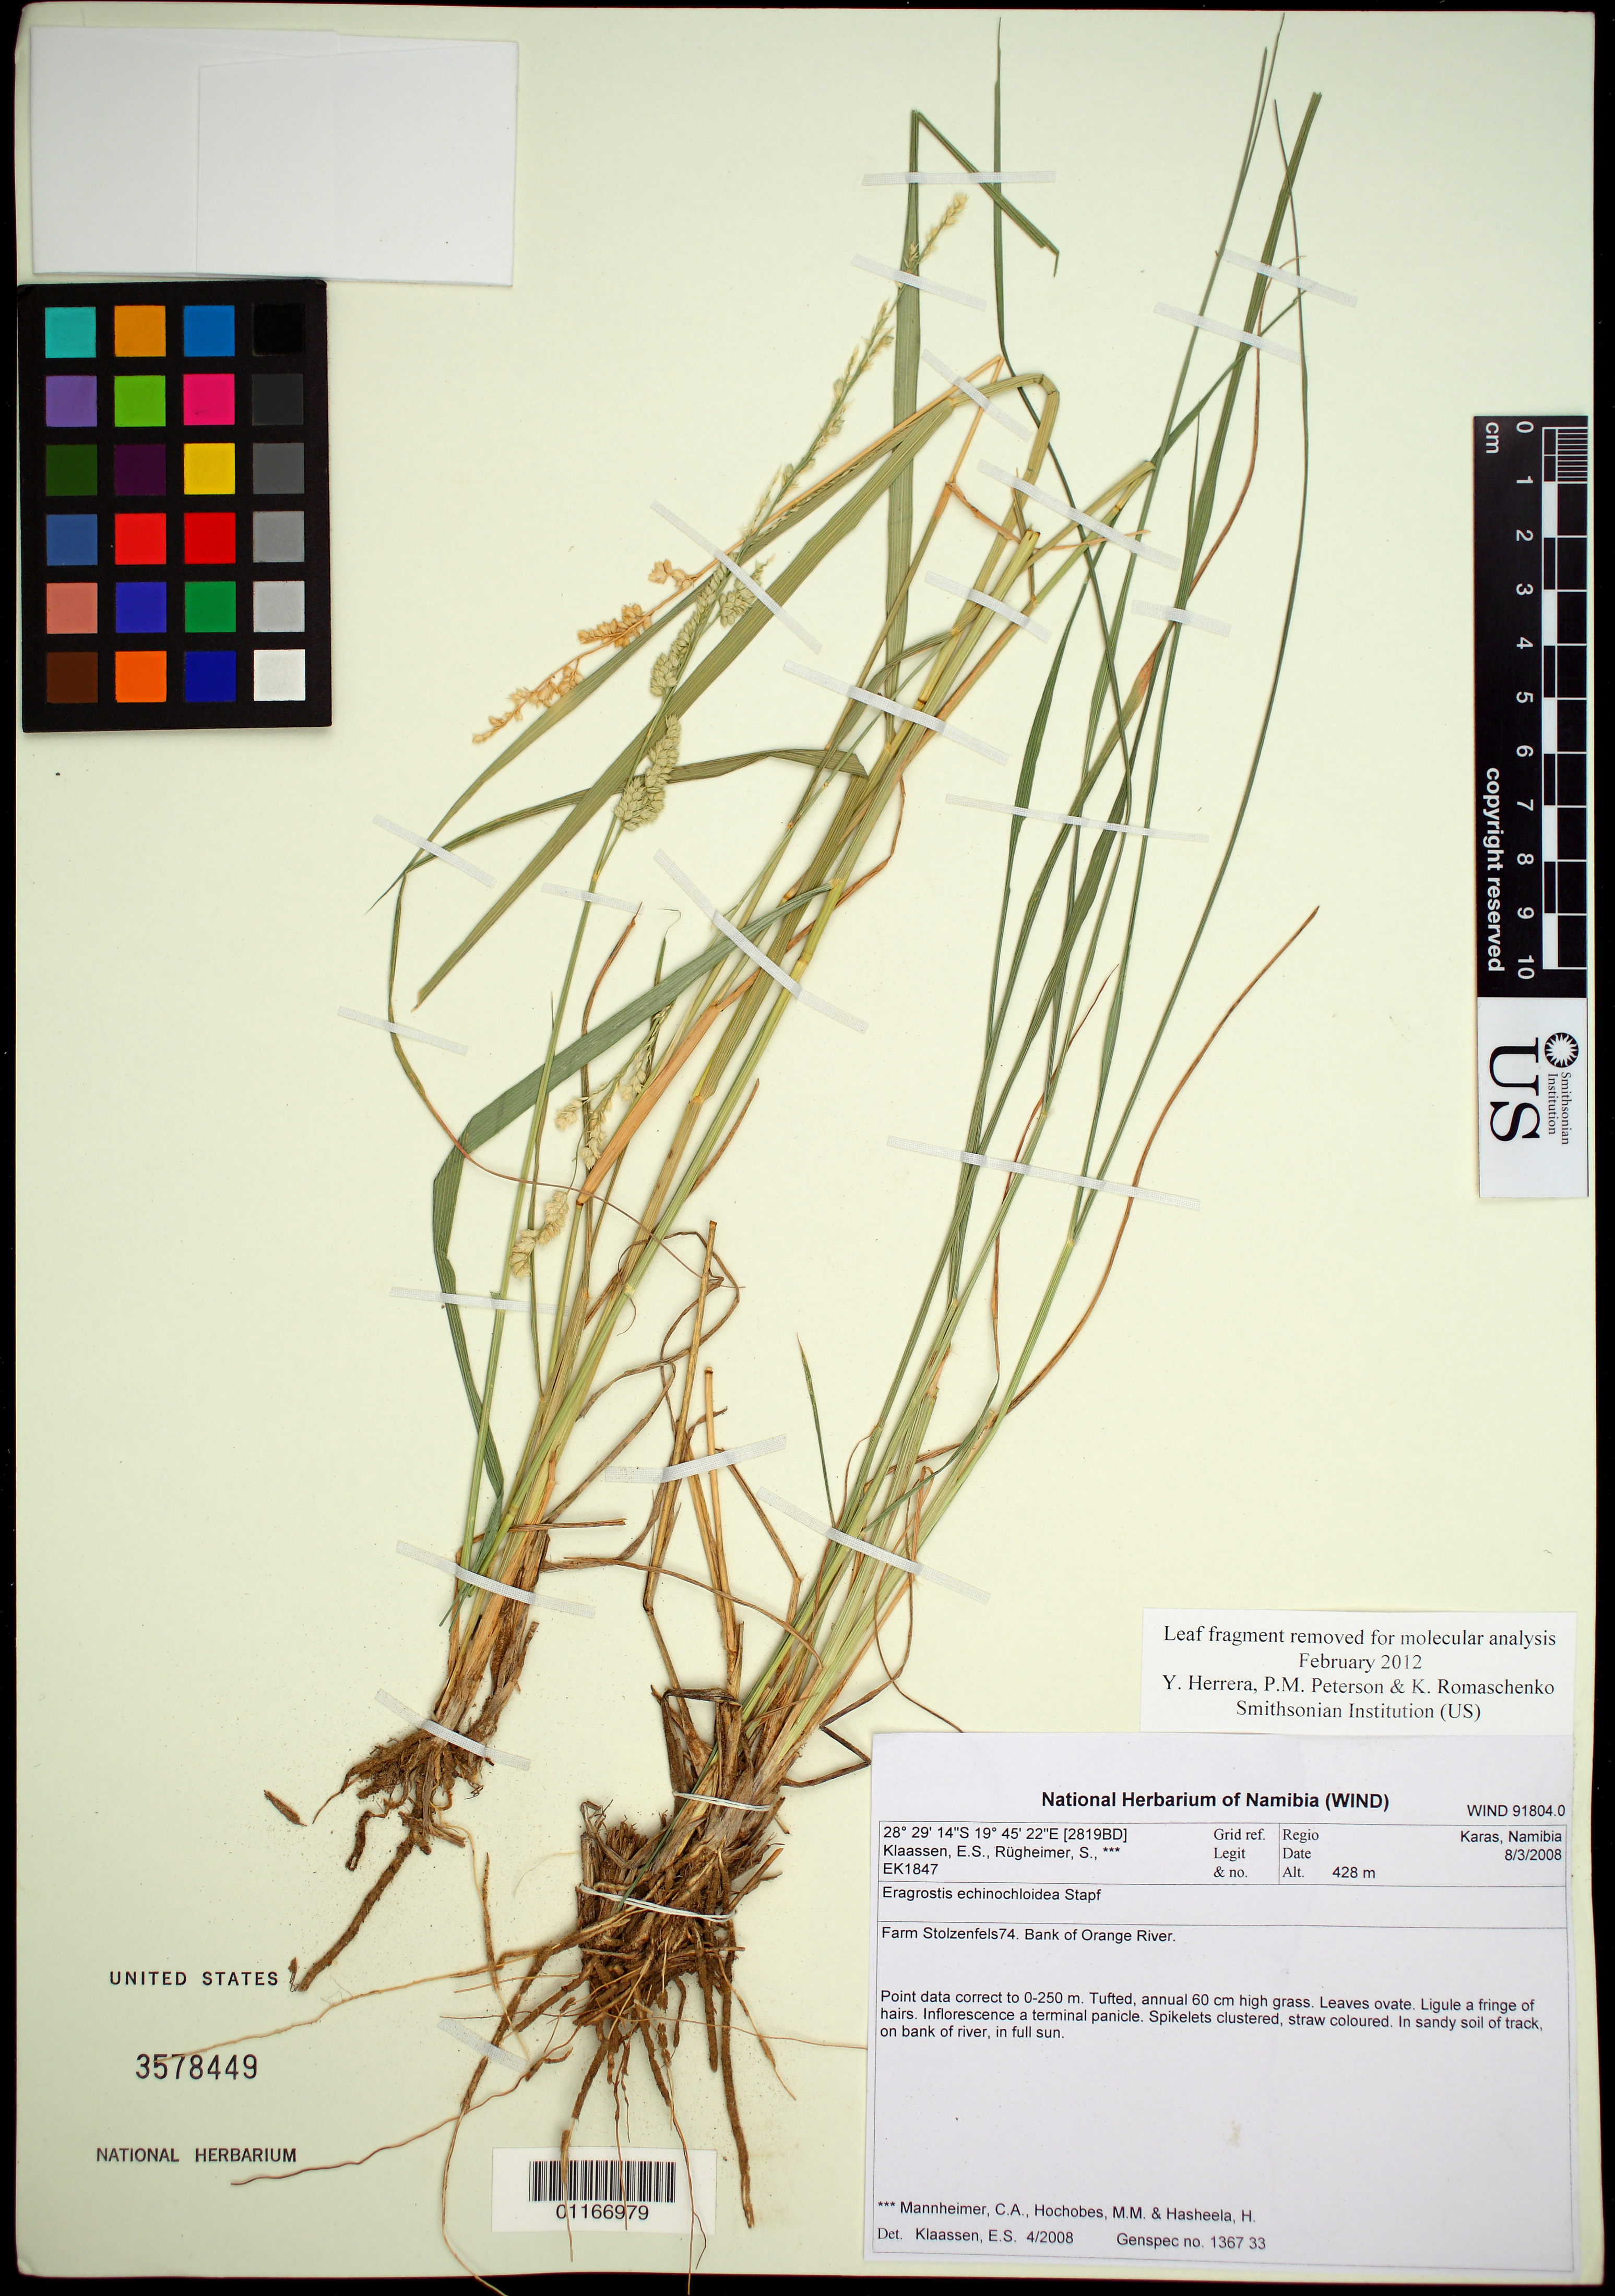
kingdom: Plantae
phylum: Tracheophyta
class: Liliopsida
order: Poales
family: Poaceae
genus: Eragrostis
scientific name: Eragrostis echinochloidea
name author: Stapf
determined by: Klaassen, E. S.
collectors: E. S. Klaassen, S. Rugheimer, C. A. Mannheimer, M. Hochobes & H. Hasheela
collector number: EK1847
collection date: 2008-03-08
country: Namibia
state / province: Karas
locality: Farm Stolzenfels 74. Bank of Orange River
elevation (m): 428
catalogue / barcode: US 3578449